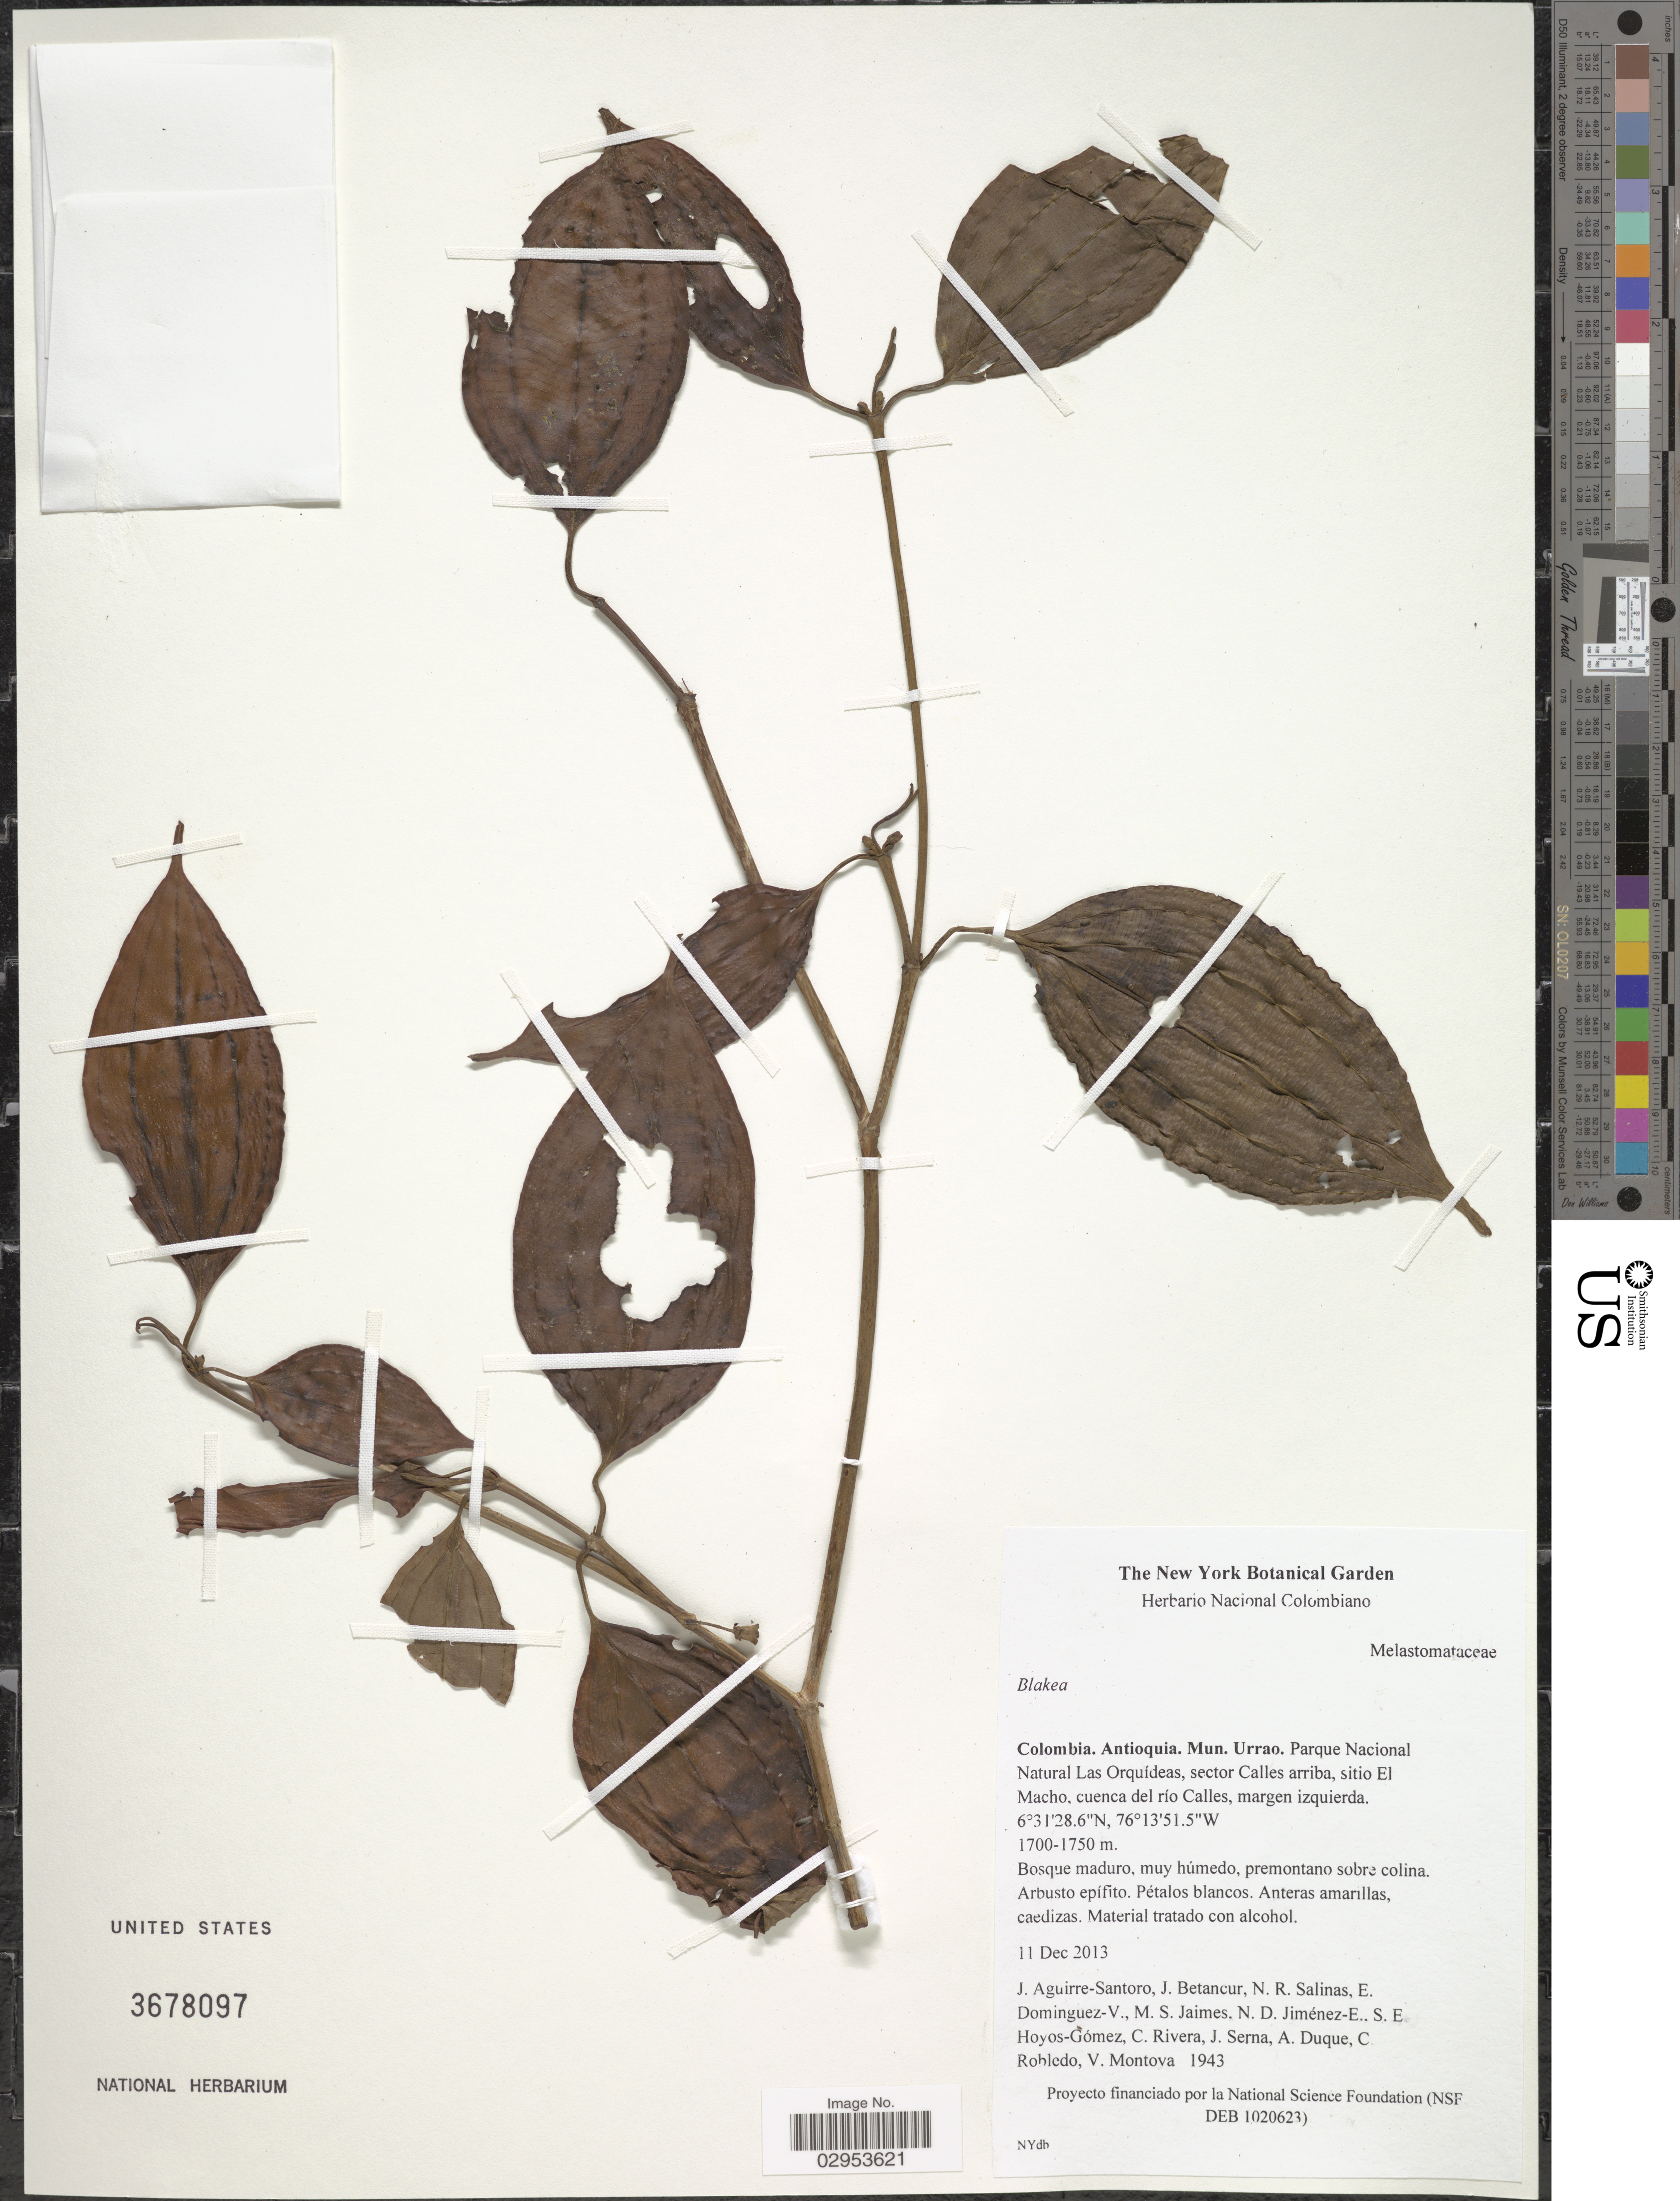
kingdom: Plantae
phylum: Tracheophyta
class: Magnoliopsida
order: Myrtales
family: Melastomataceae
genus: Blakea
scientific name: Blakea sp.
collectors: J. Aguirre-Santoro, J. Betancur, N. Salinas, E. Dominguez & et al.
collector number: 1943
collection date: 2013-12-11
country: Colombia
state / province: Antioquia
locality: Mun. Urrao. Parque Nacional Natural Las Orquídeas, sector Calles arriba, sitio El Macho, cuenca del río Calles, margen izquierda.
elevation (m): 1700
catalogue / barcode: US 3678097